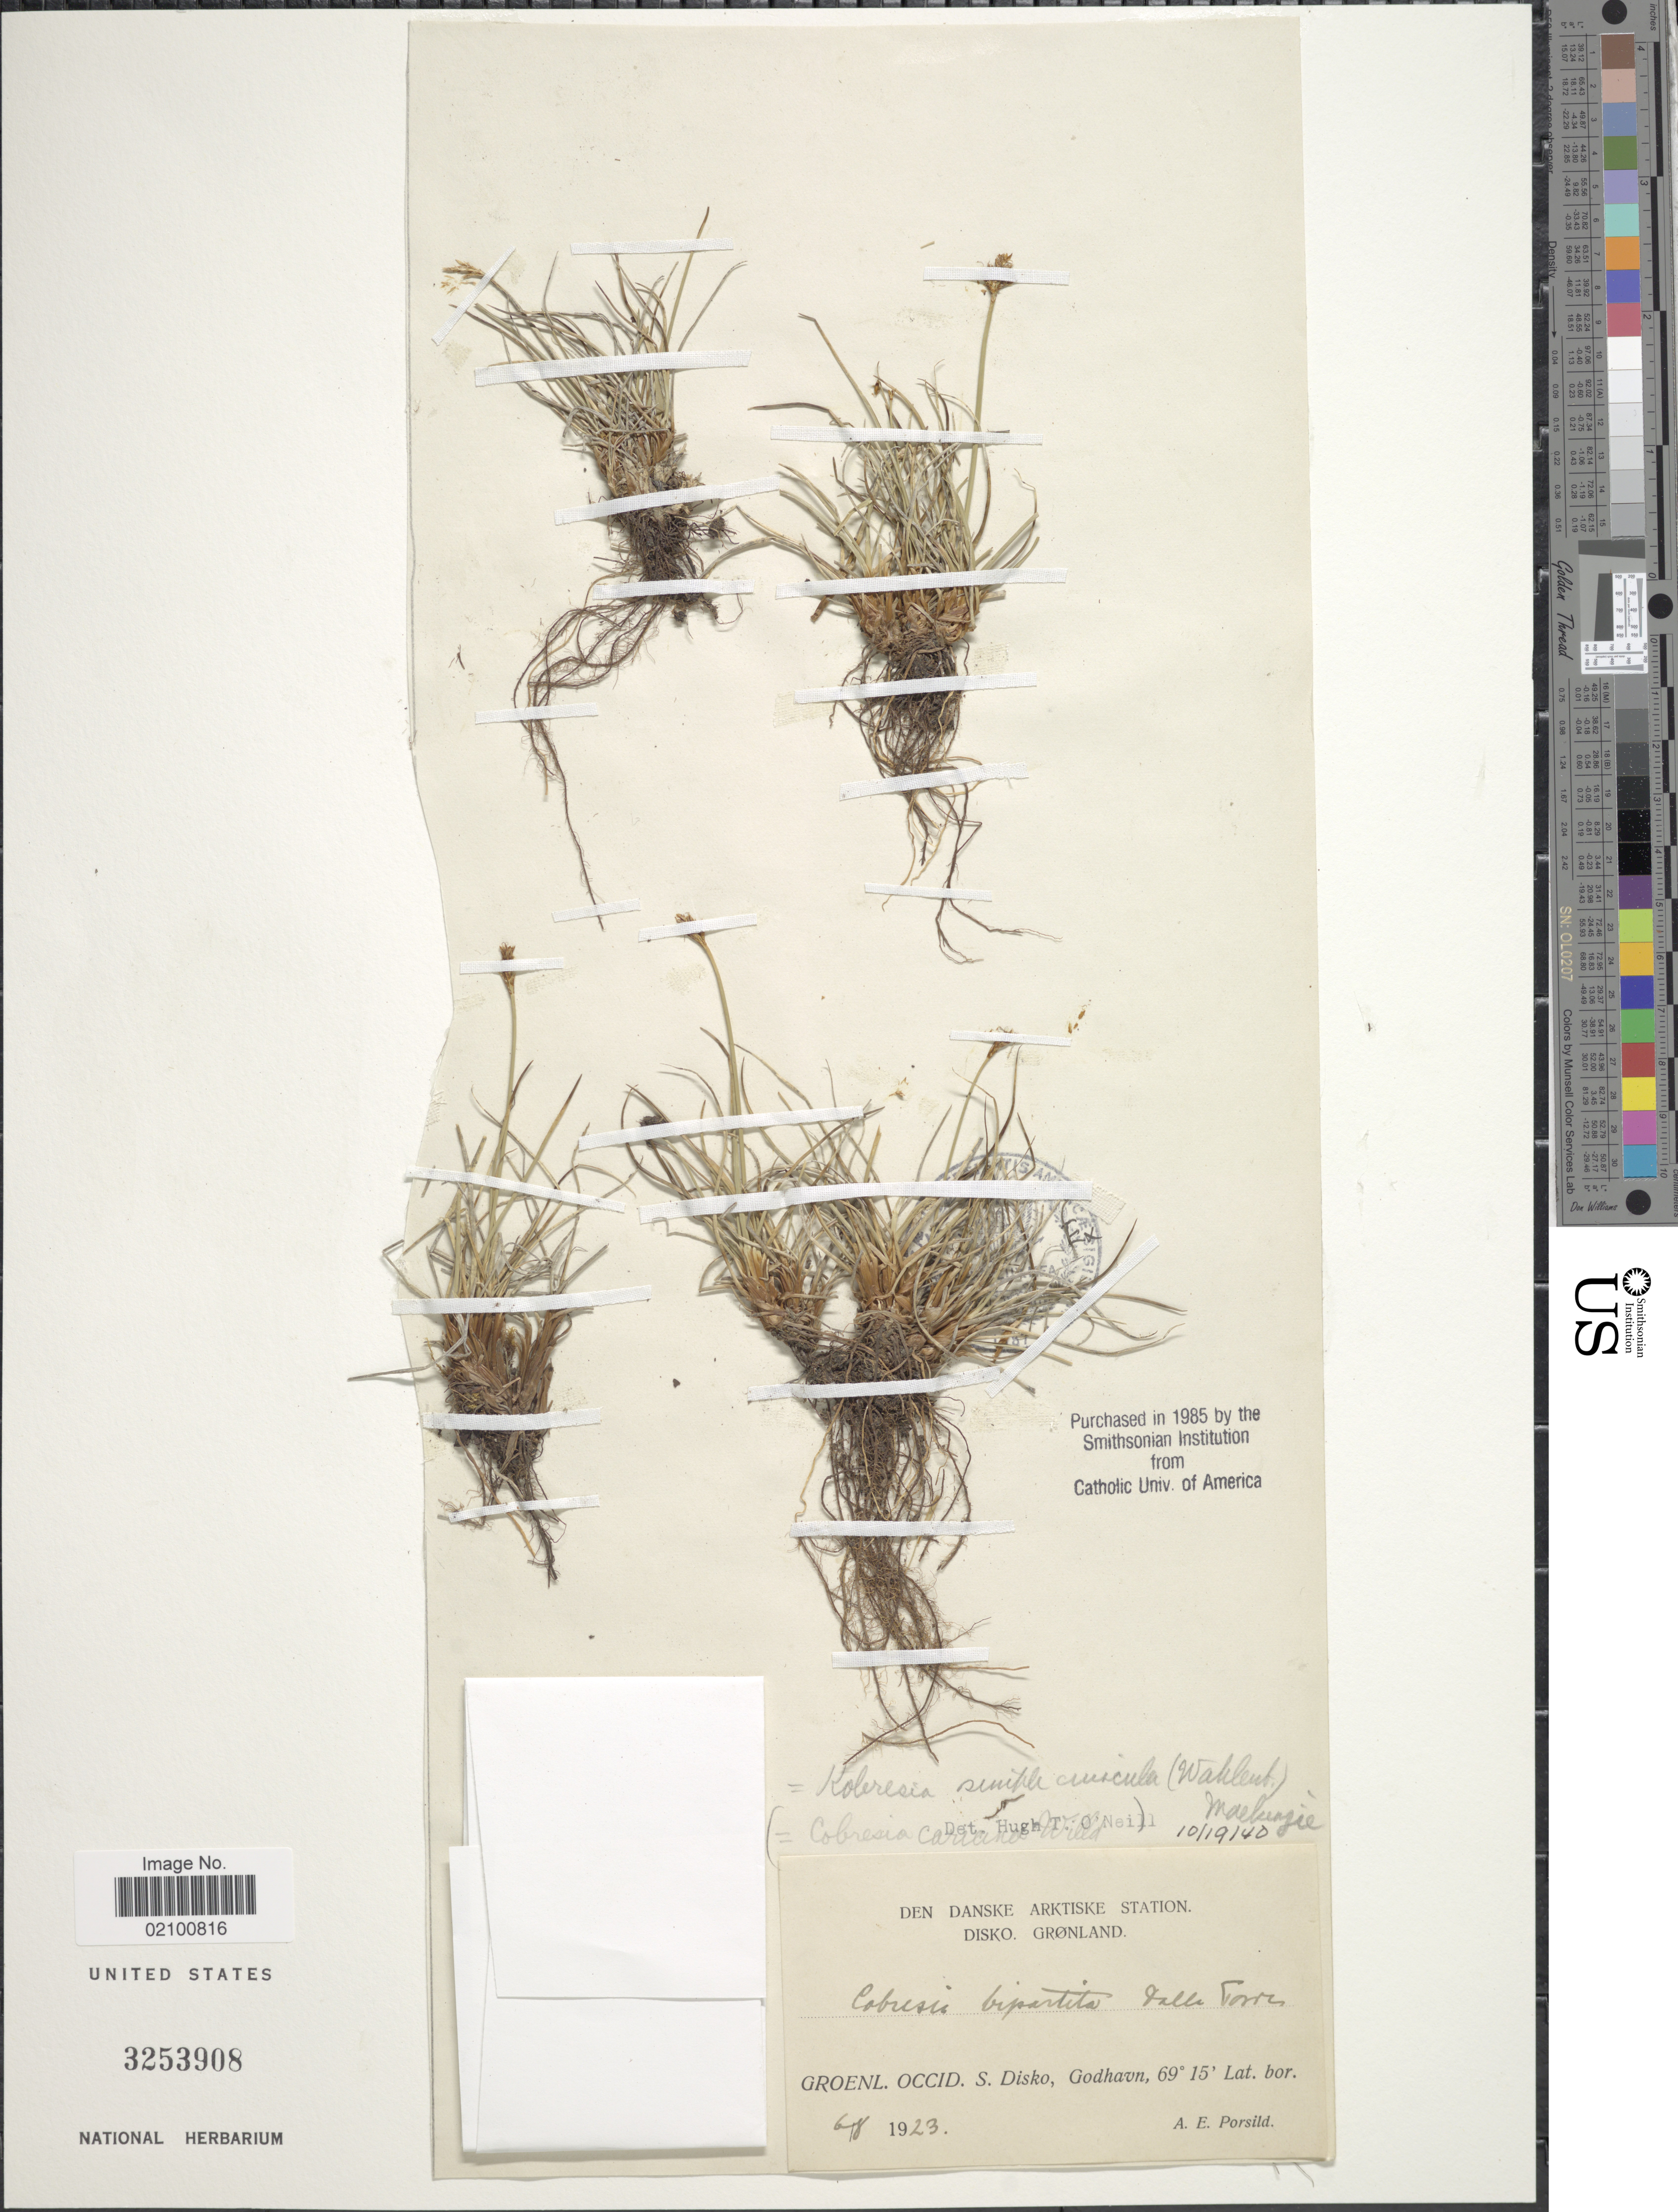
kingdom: Plantae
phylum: Tracheophyta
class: Liliopsida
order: Poales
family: Cyperaceae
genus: Carex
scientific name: Carex simpliciuscula subsp. simpliciuscula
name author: Wahlenb.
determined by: Strong, M. T., (US), Smithsonian Institution - National Museum of Natural History (UNITED STATES)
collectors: A. E. Porsild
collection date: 1923-08-06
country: Greenland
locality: Disko, Gronland, Groenl. Occid., S. Disko, Godhavn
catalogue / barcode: US 3253908